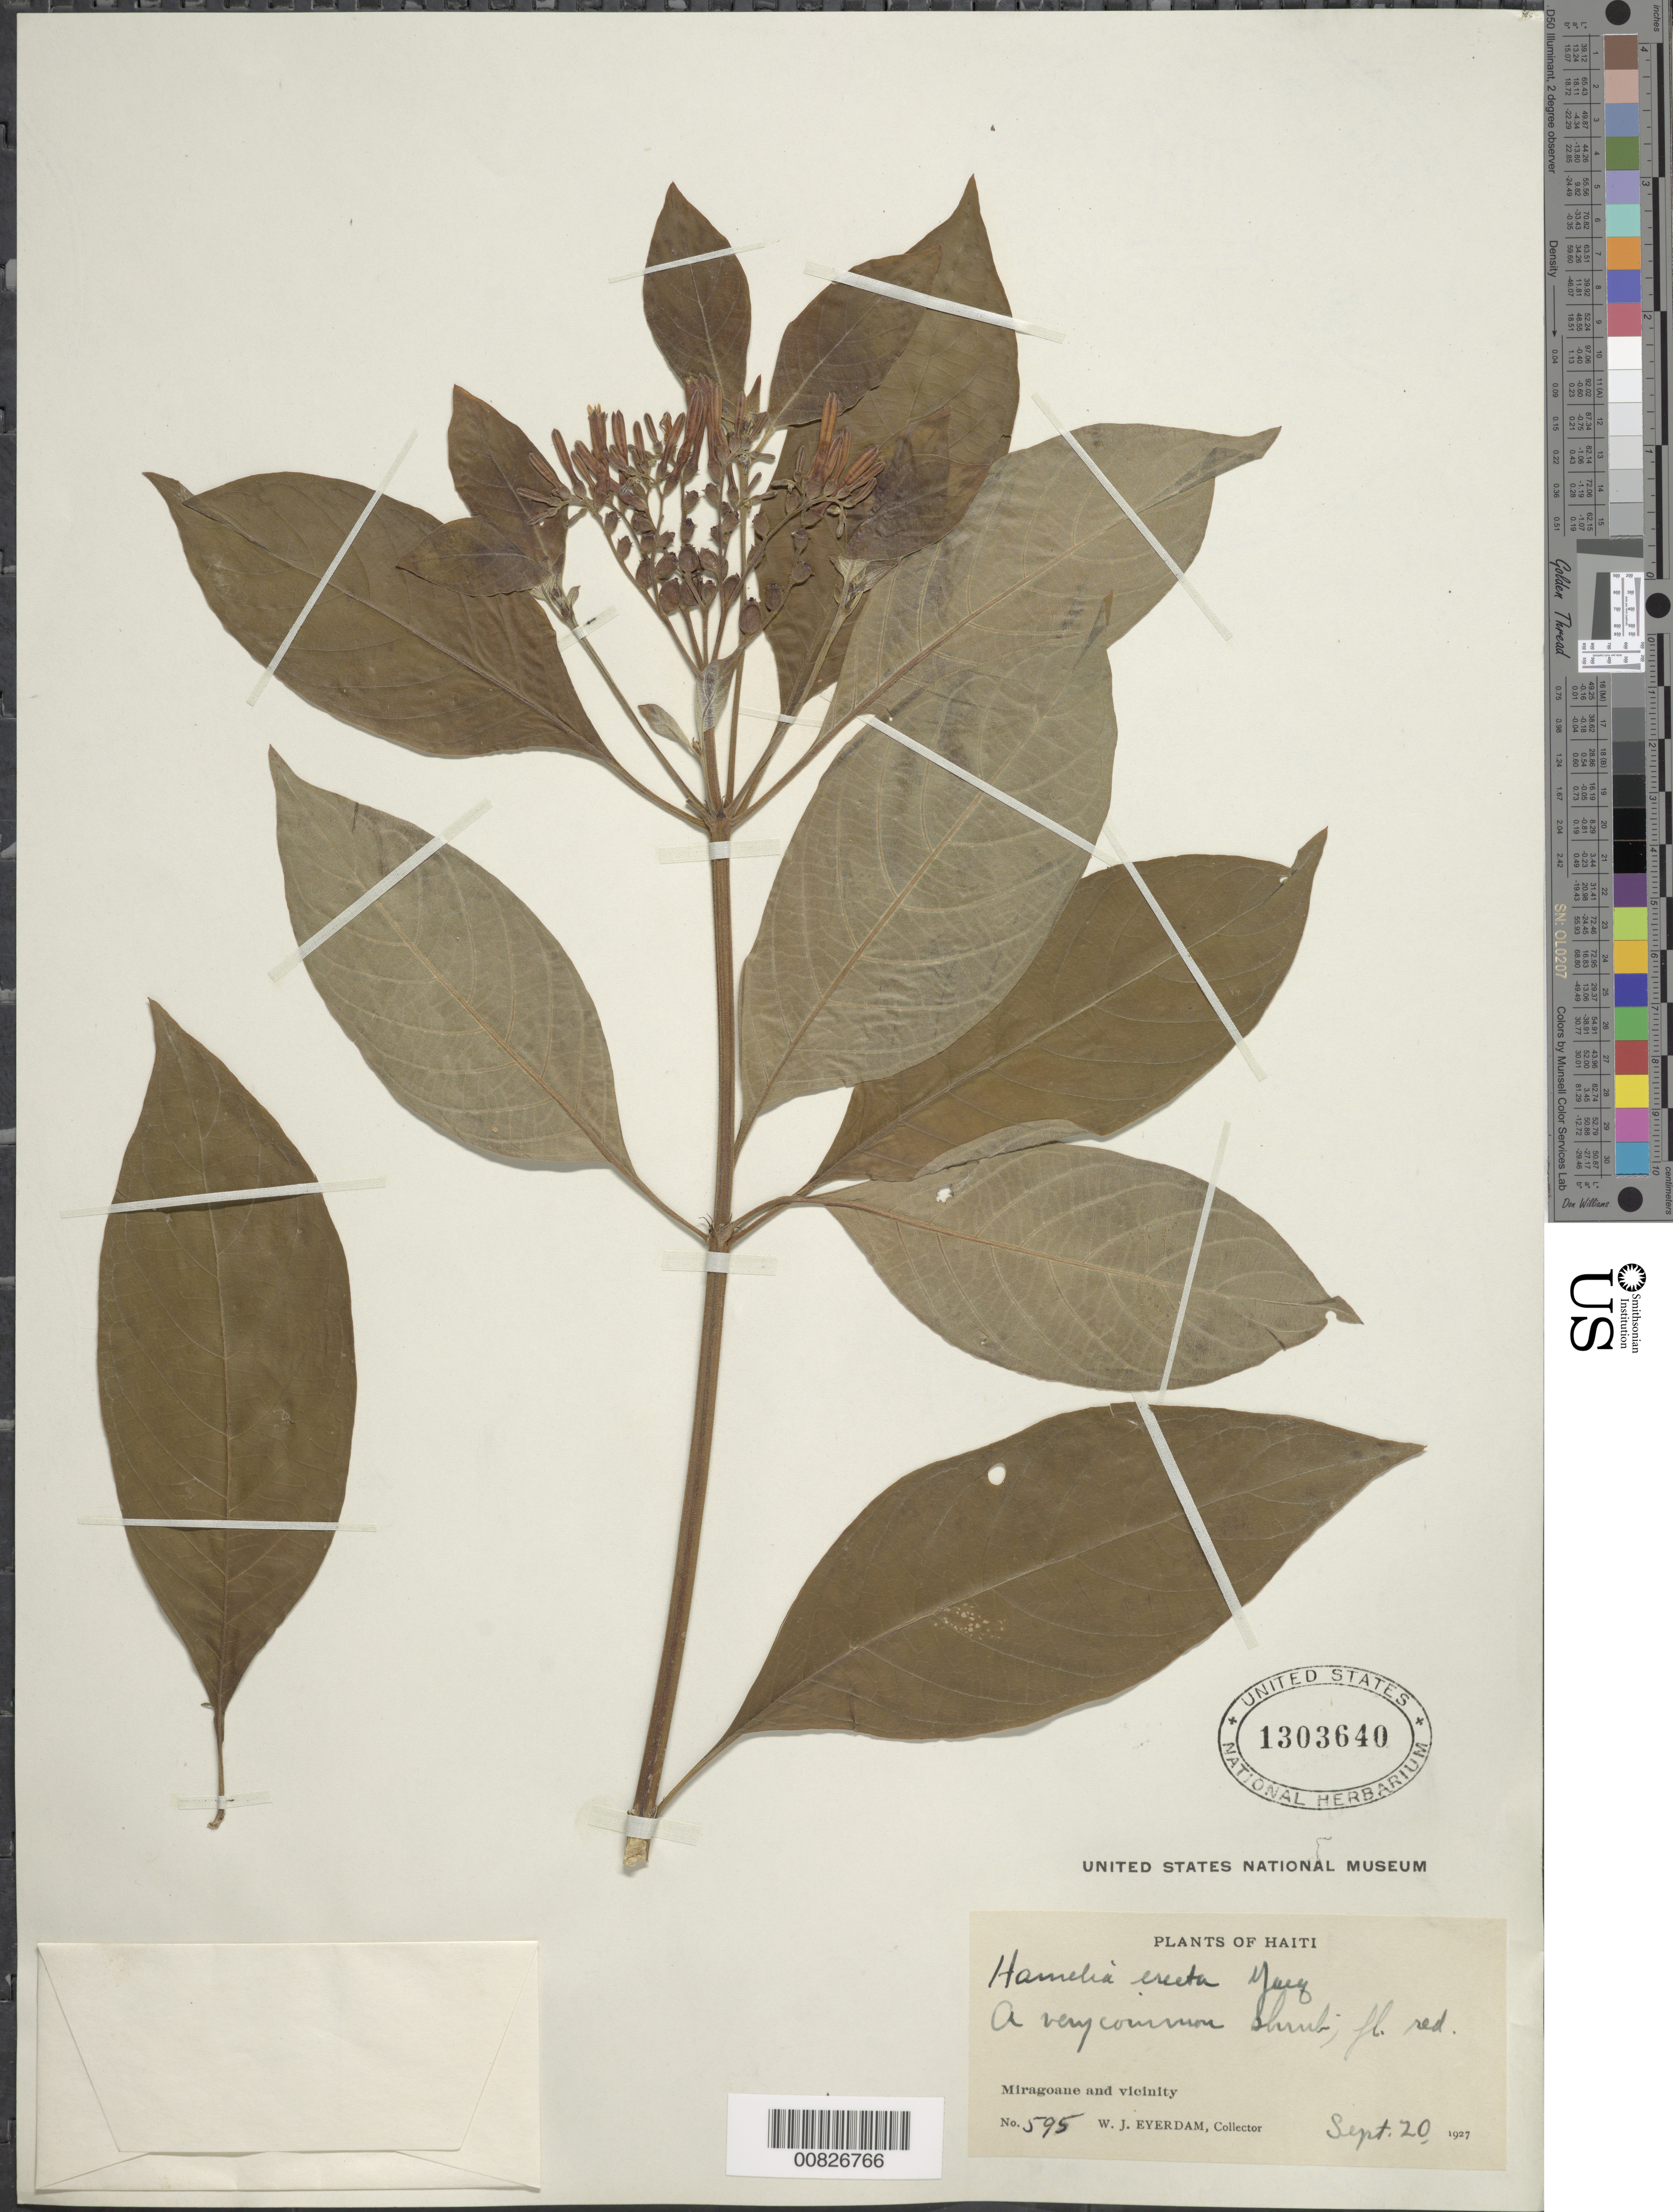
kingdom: Plantae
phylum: Tracheophyta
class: Magnoliopsida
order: Gentianales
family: Rubiaceae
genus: Hamelia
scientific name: Hamelia patens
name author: Jacq.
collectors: W. J. Eyerdam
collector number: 595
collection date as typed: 20 Sep 1927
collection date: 1927-09-20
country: Haiti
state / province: Grand'Anse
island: Hispaniola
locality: Miragoane and vicinity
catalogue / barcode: US 1303640